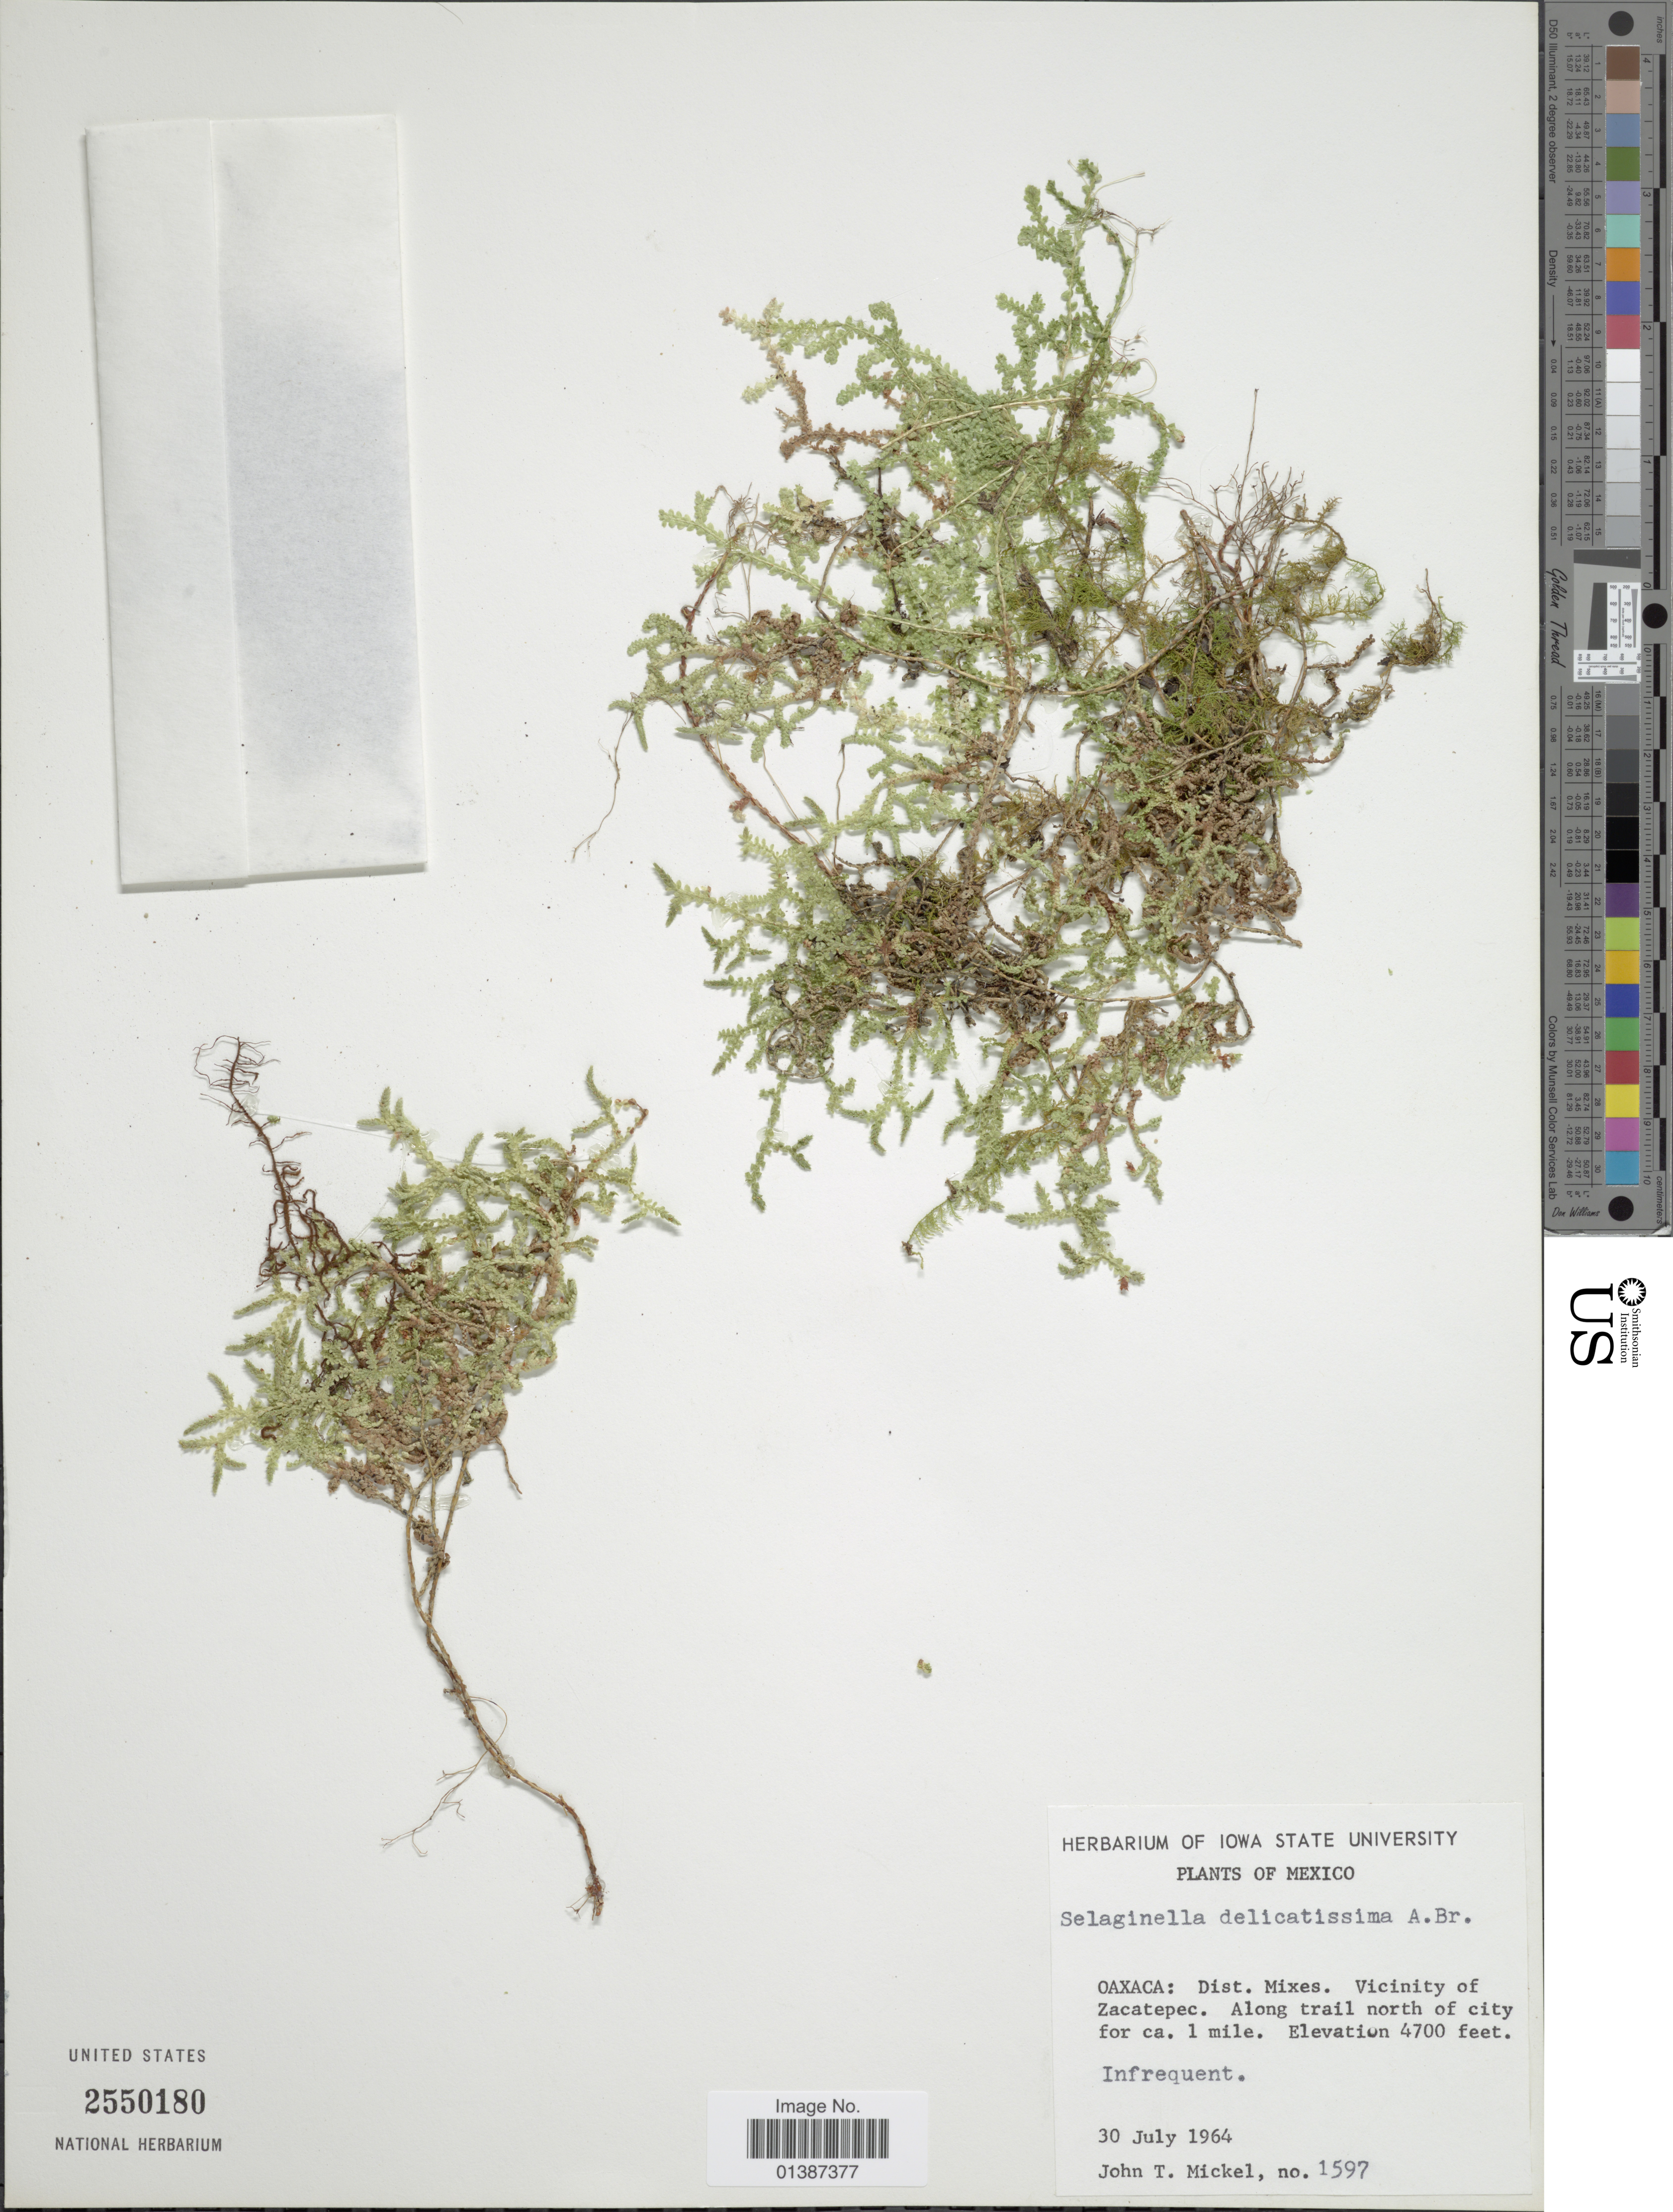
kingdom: Plantae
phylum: Tracheophyta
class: Lycopodiopsida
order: Selaginellales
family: Selaginellaceae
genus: Selaginella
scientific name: Selaginella delicatissima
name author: Linden ex A. Braun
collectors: J. T. Mickel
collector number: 1597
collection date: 1964-07-30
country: Mexico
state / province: Oaxaca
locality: Dist. Mixes. Vicinity of Zacatepec. Along trail north of city for ca. 1 mile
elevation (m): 1433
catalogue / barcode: US 2550180